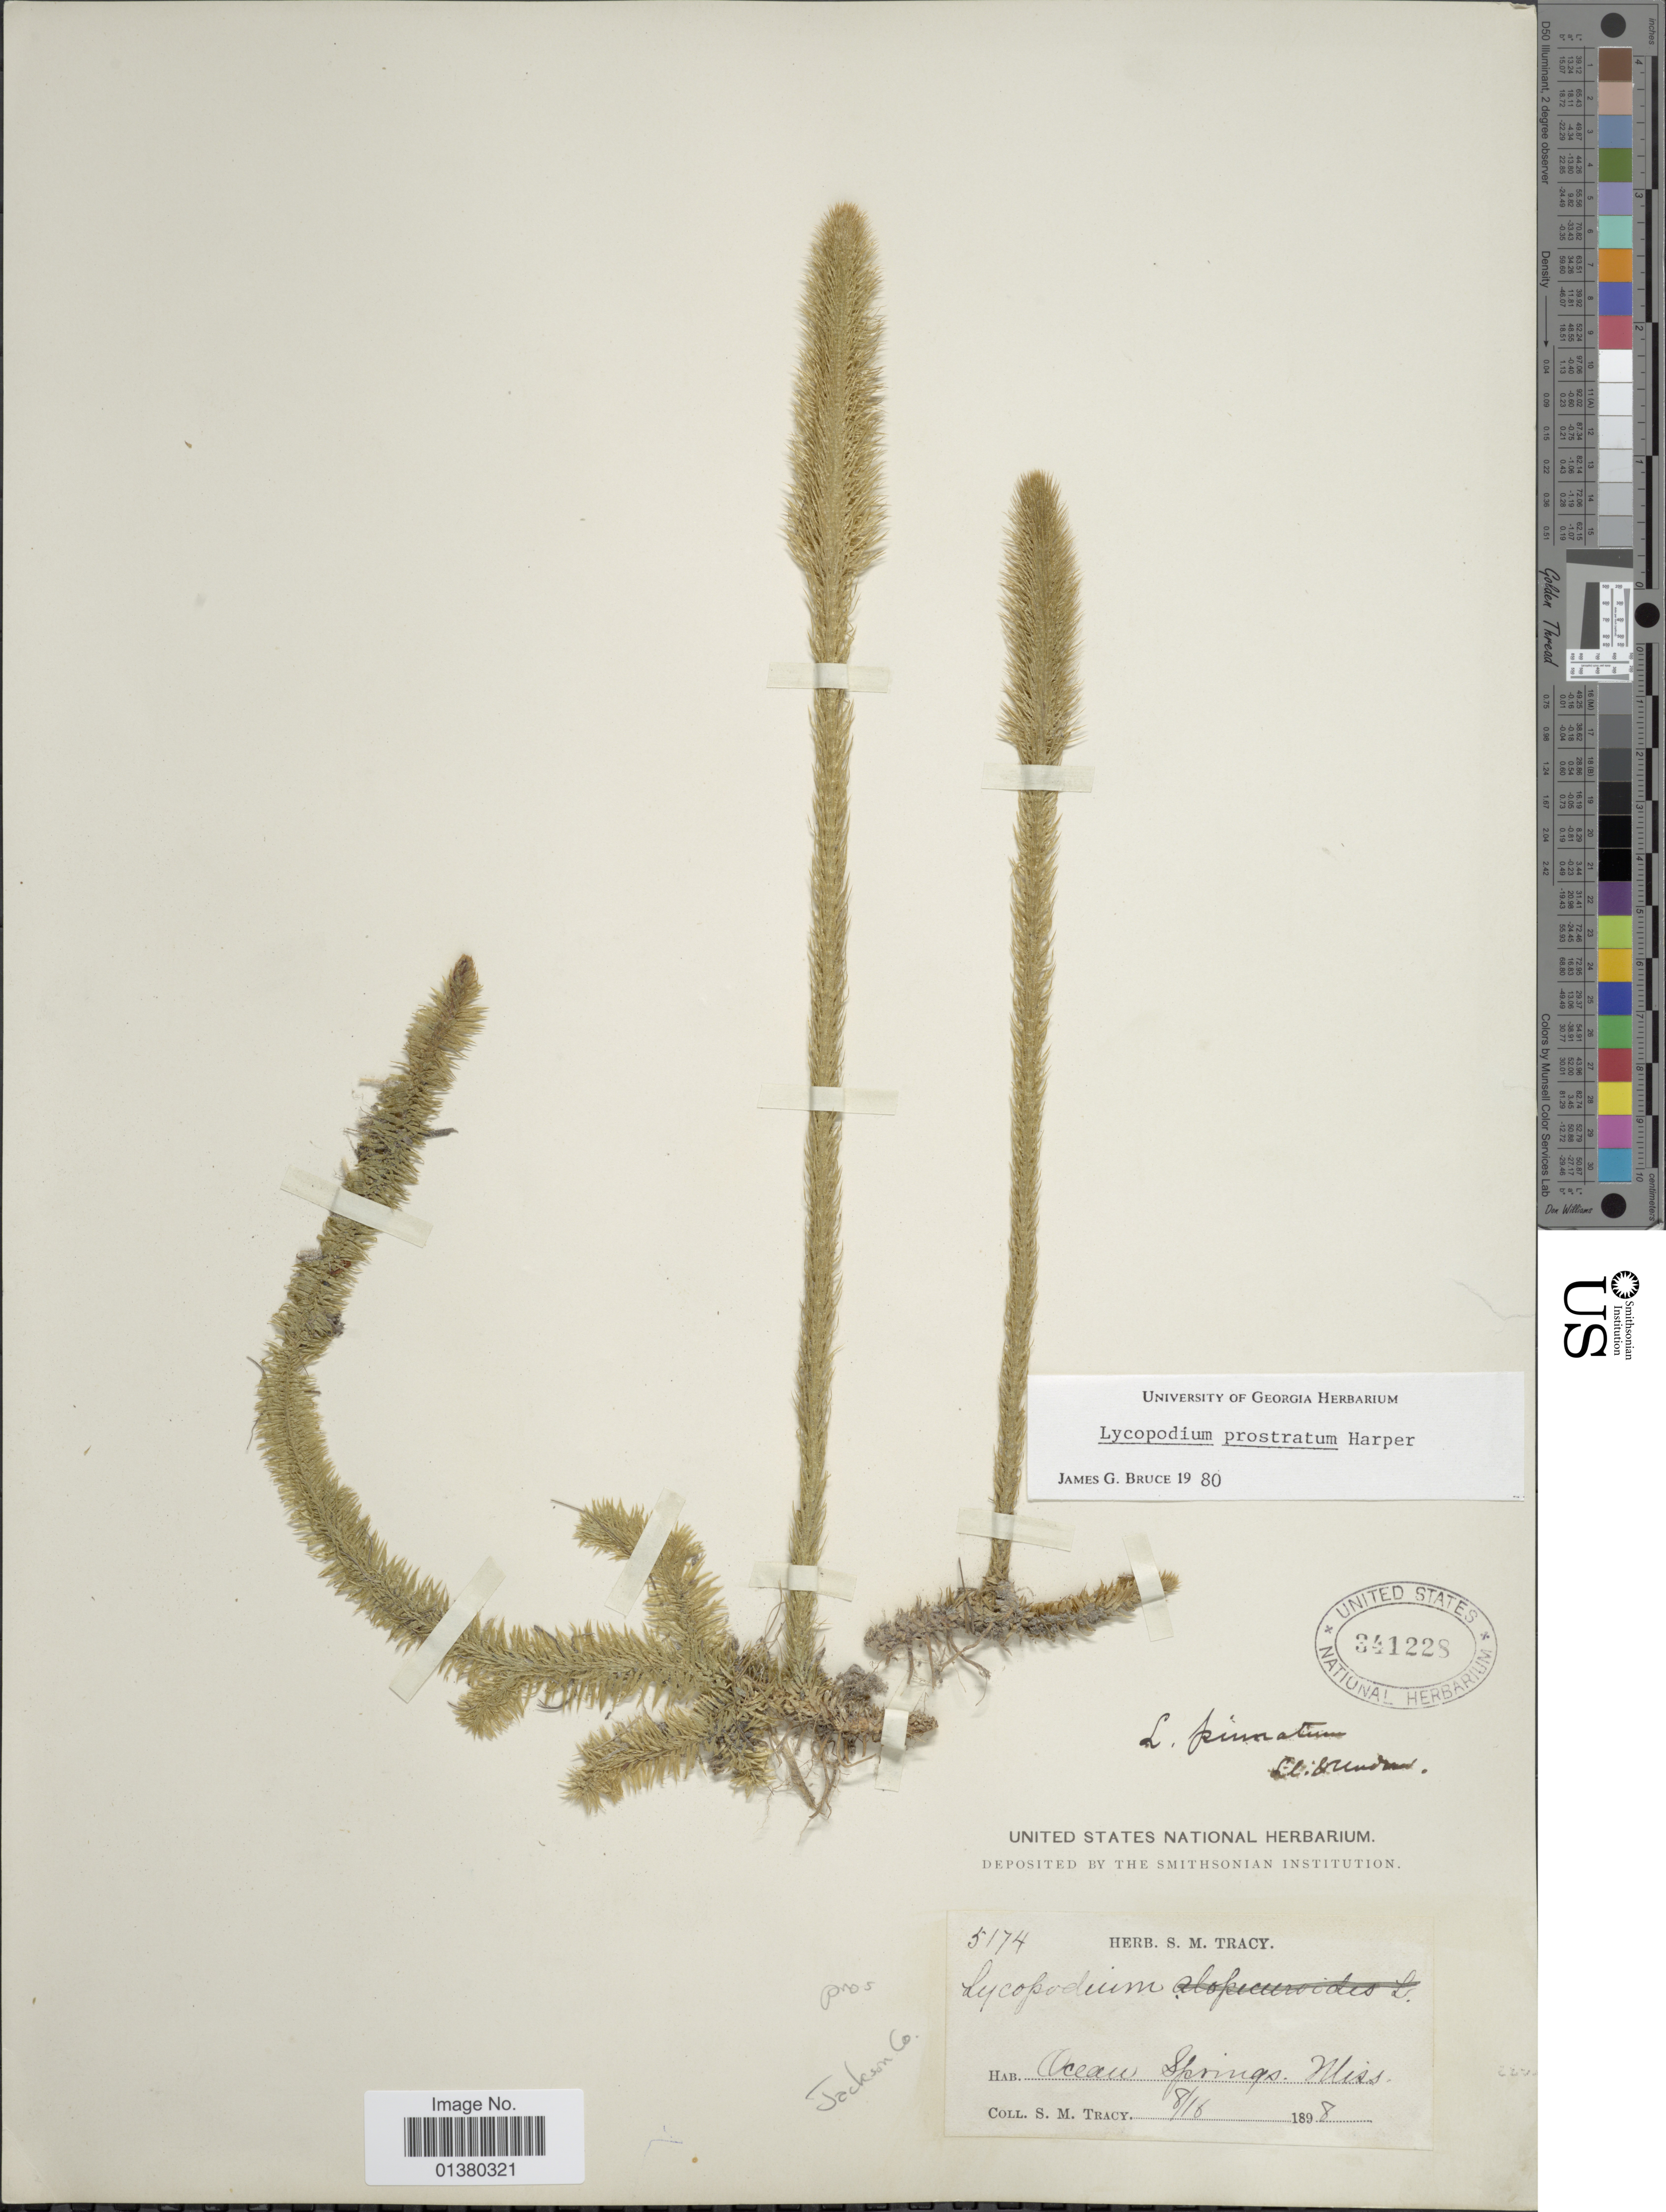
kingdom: Plantae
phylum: Tracheophyta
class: Lycopodiopsida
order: Lycopodiales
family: Lycopodiaceae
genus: Lycopodiella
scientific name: Lycopodiella prostrata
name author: (R.M. Harper) Cranfill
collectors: S. M. Tracy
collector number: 5174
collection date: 1898-08-16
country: United States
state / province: Mississippi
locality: Ocean Springs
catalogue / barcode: US 341228